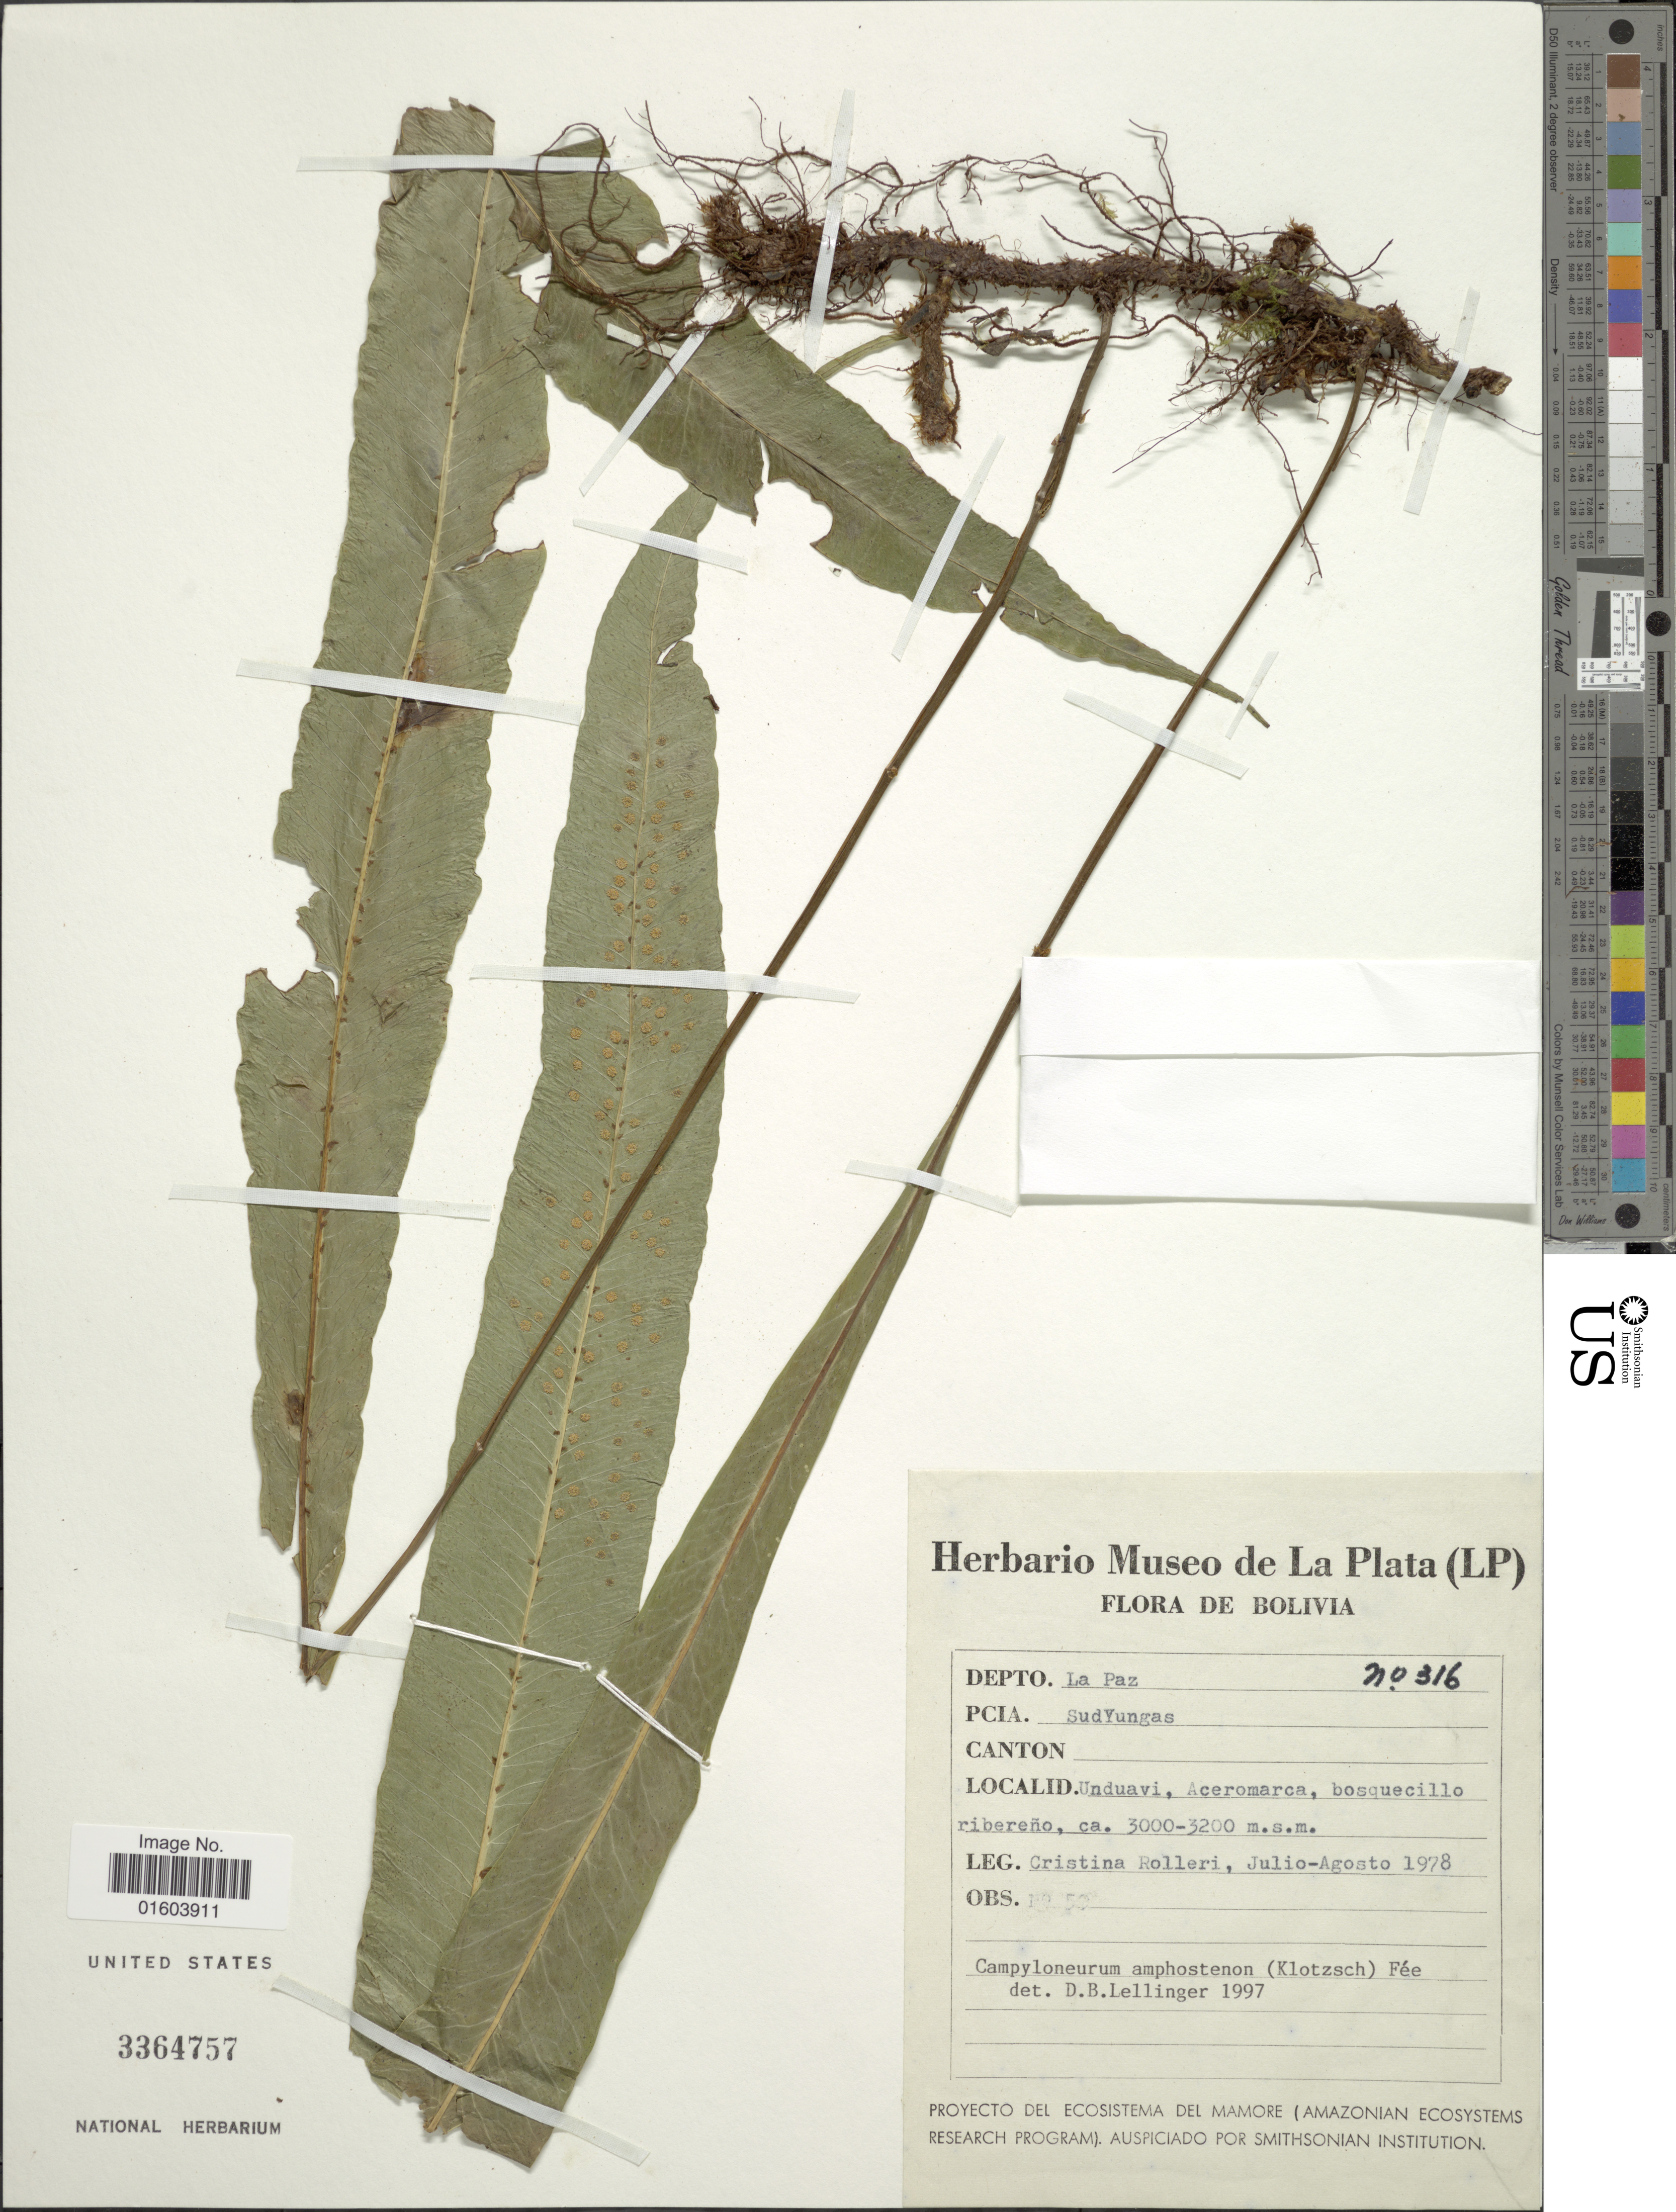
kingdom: Plantae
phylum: Tracheophyta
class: Polypodiopsida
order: Polypodiales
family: Polypodiaceae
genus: Campyloneurum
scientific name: Campyloneurum amphostenon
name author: (Kunze ex Klotzsch) Fée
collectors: C. Rolleri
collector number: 316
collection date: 1978-07/1978-08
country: Bolivia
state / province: La Paz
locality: Bolivia, Depto. La Paz. SudYungas. Unduavi, Acermarca, bosquecillo ribereno.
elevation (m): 3000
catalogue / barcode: US 3364757